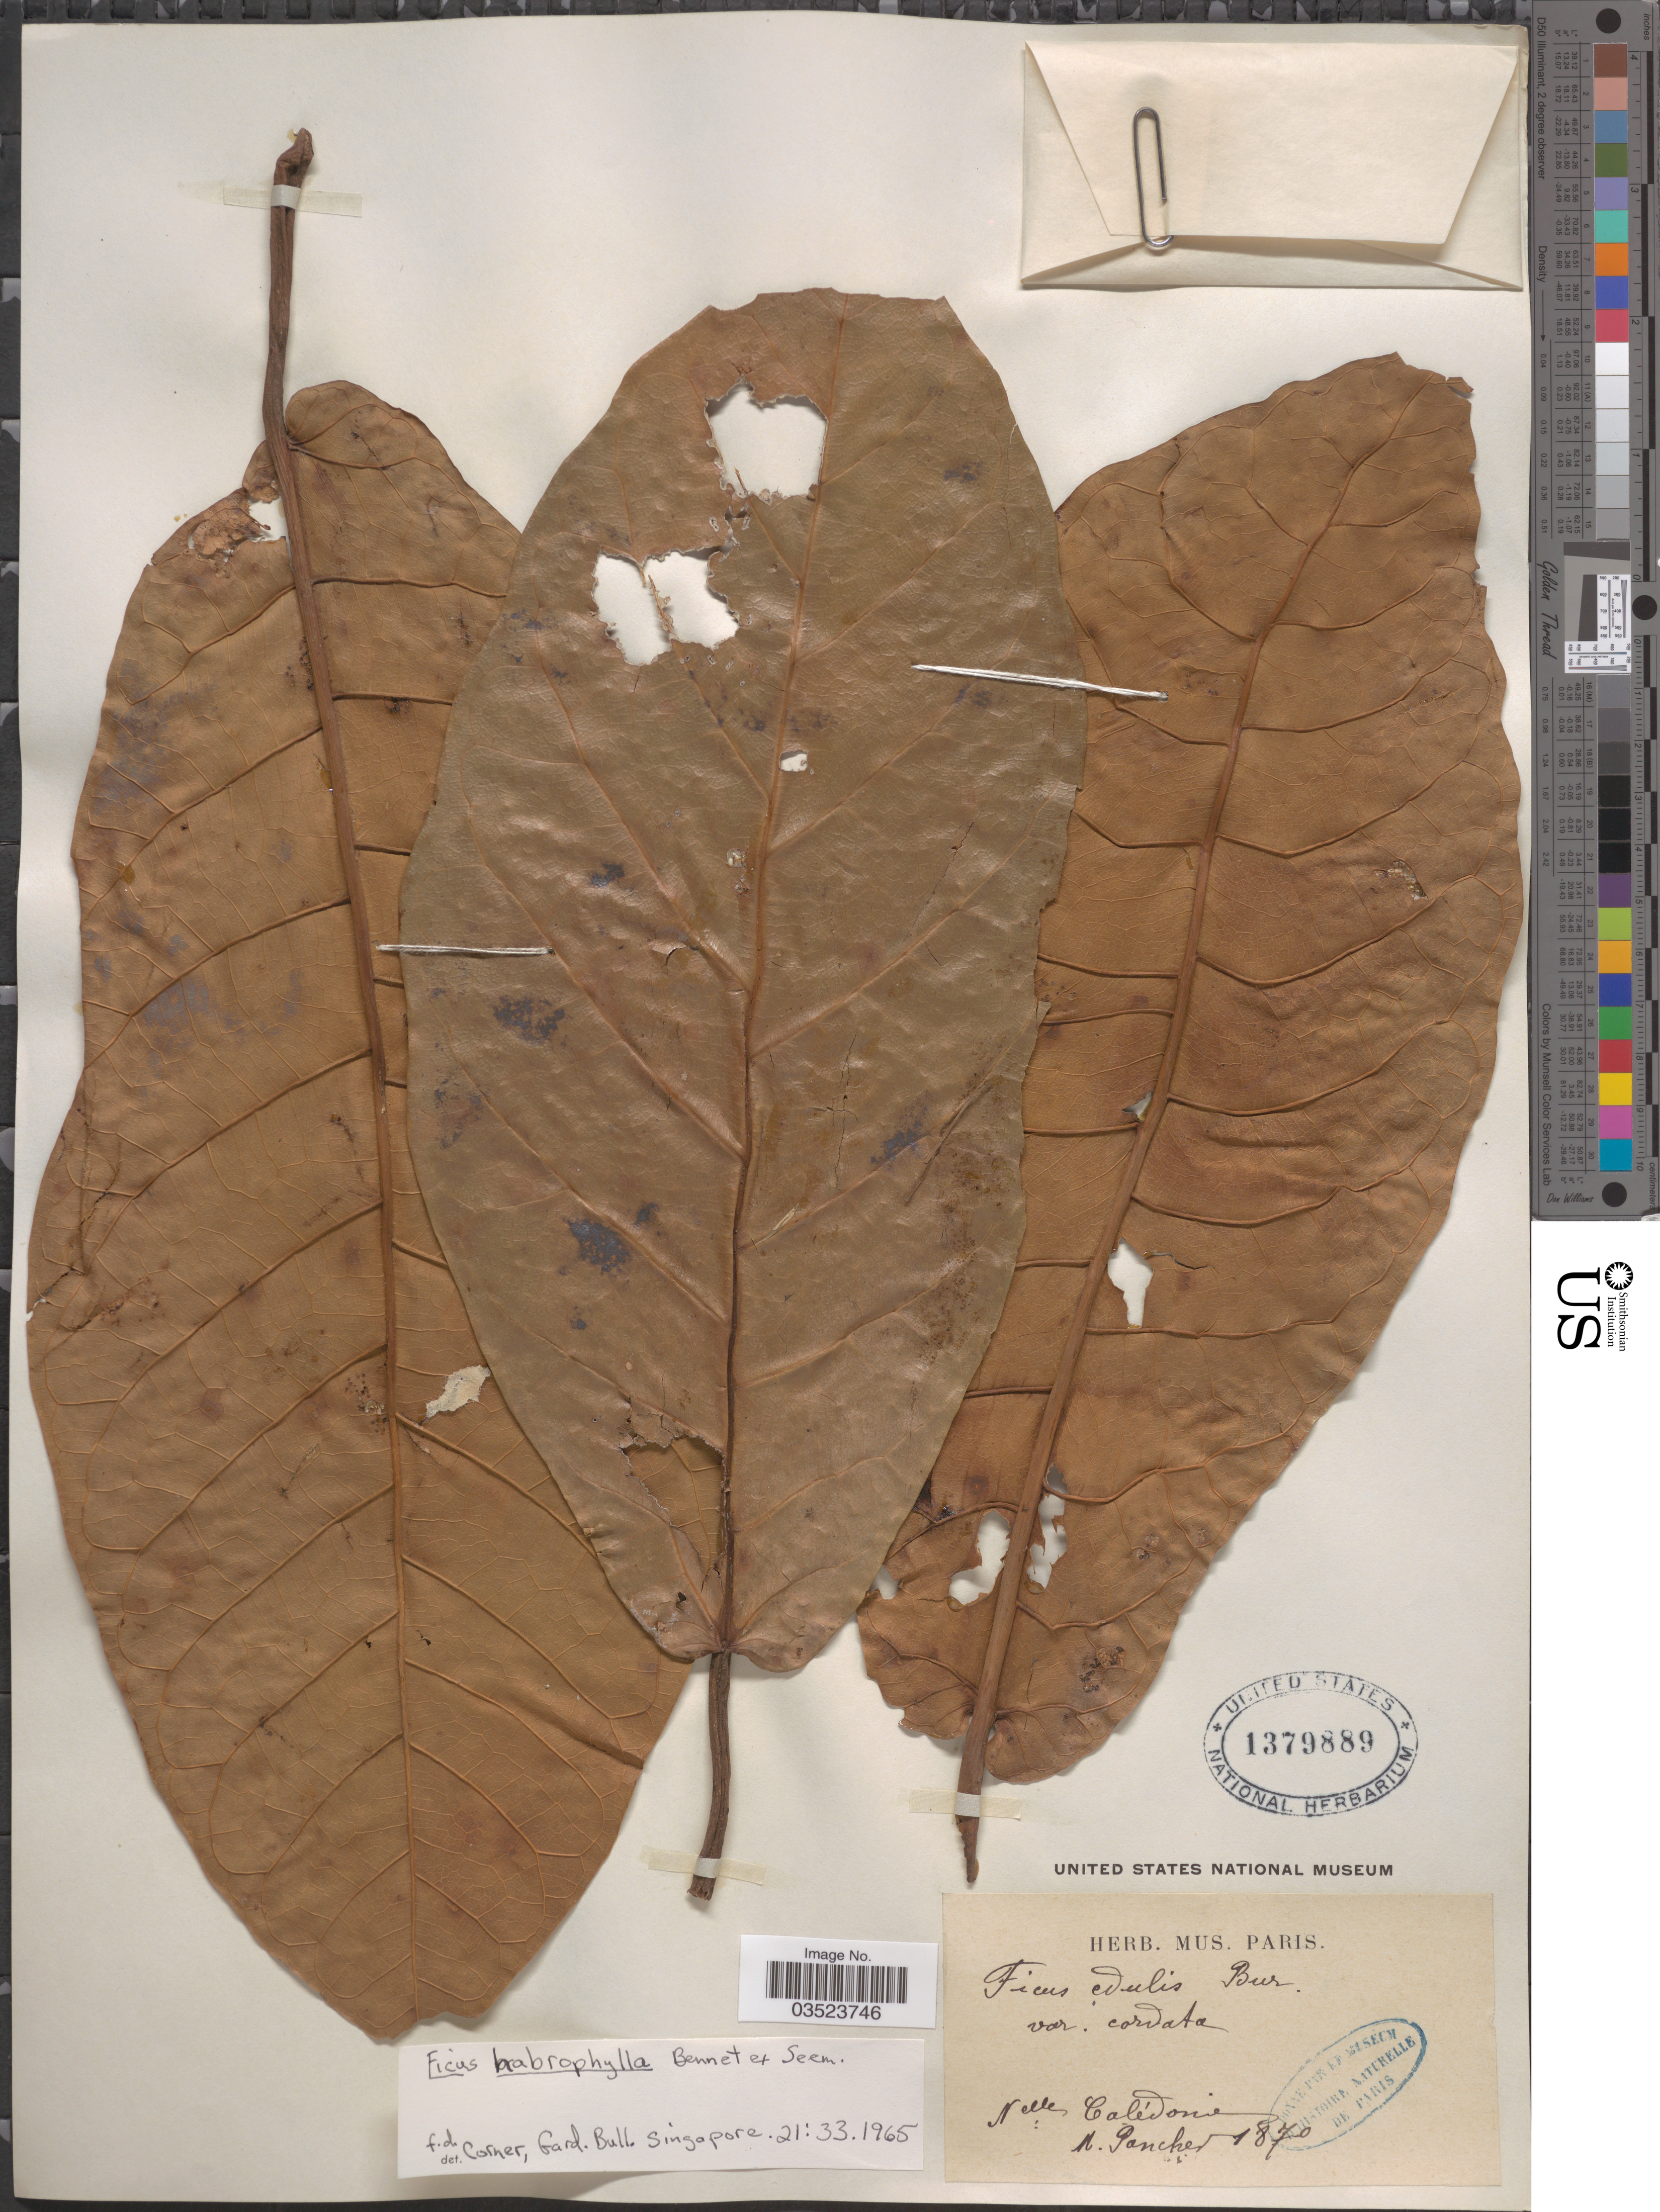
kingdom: Plantae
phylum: Tracheophyta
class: Magnoliopsida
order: Rosales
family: Moraceae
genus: Ficus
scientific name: Ficus habrophylla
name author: G. Benn. ex Seem.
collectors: M. Pancher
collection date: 1870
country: New Caledonia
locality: Nelle Calédonie.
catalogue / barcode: US 1379889